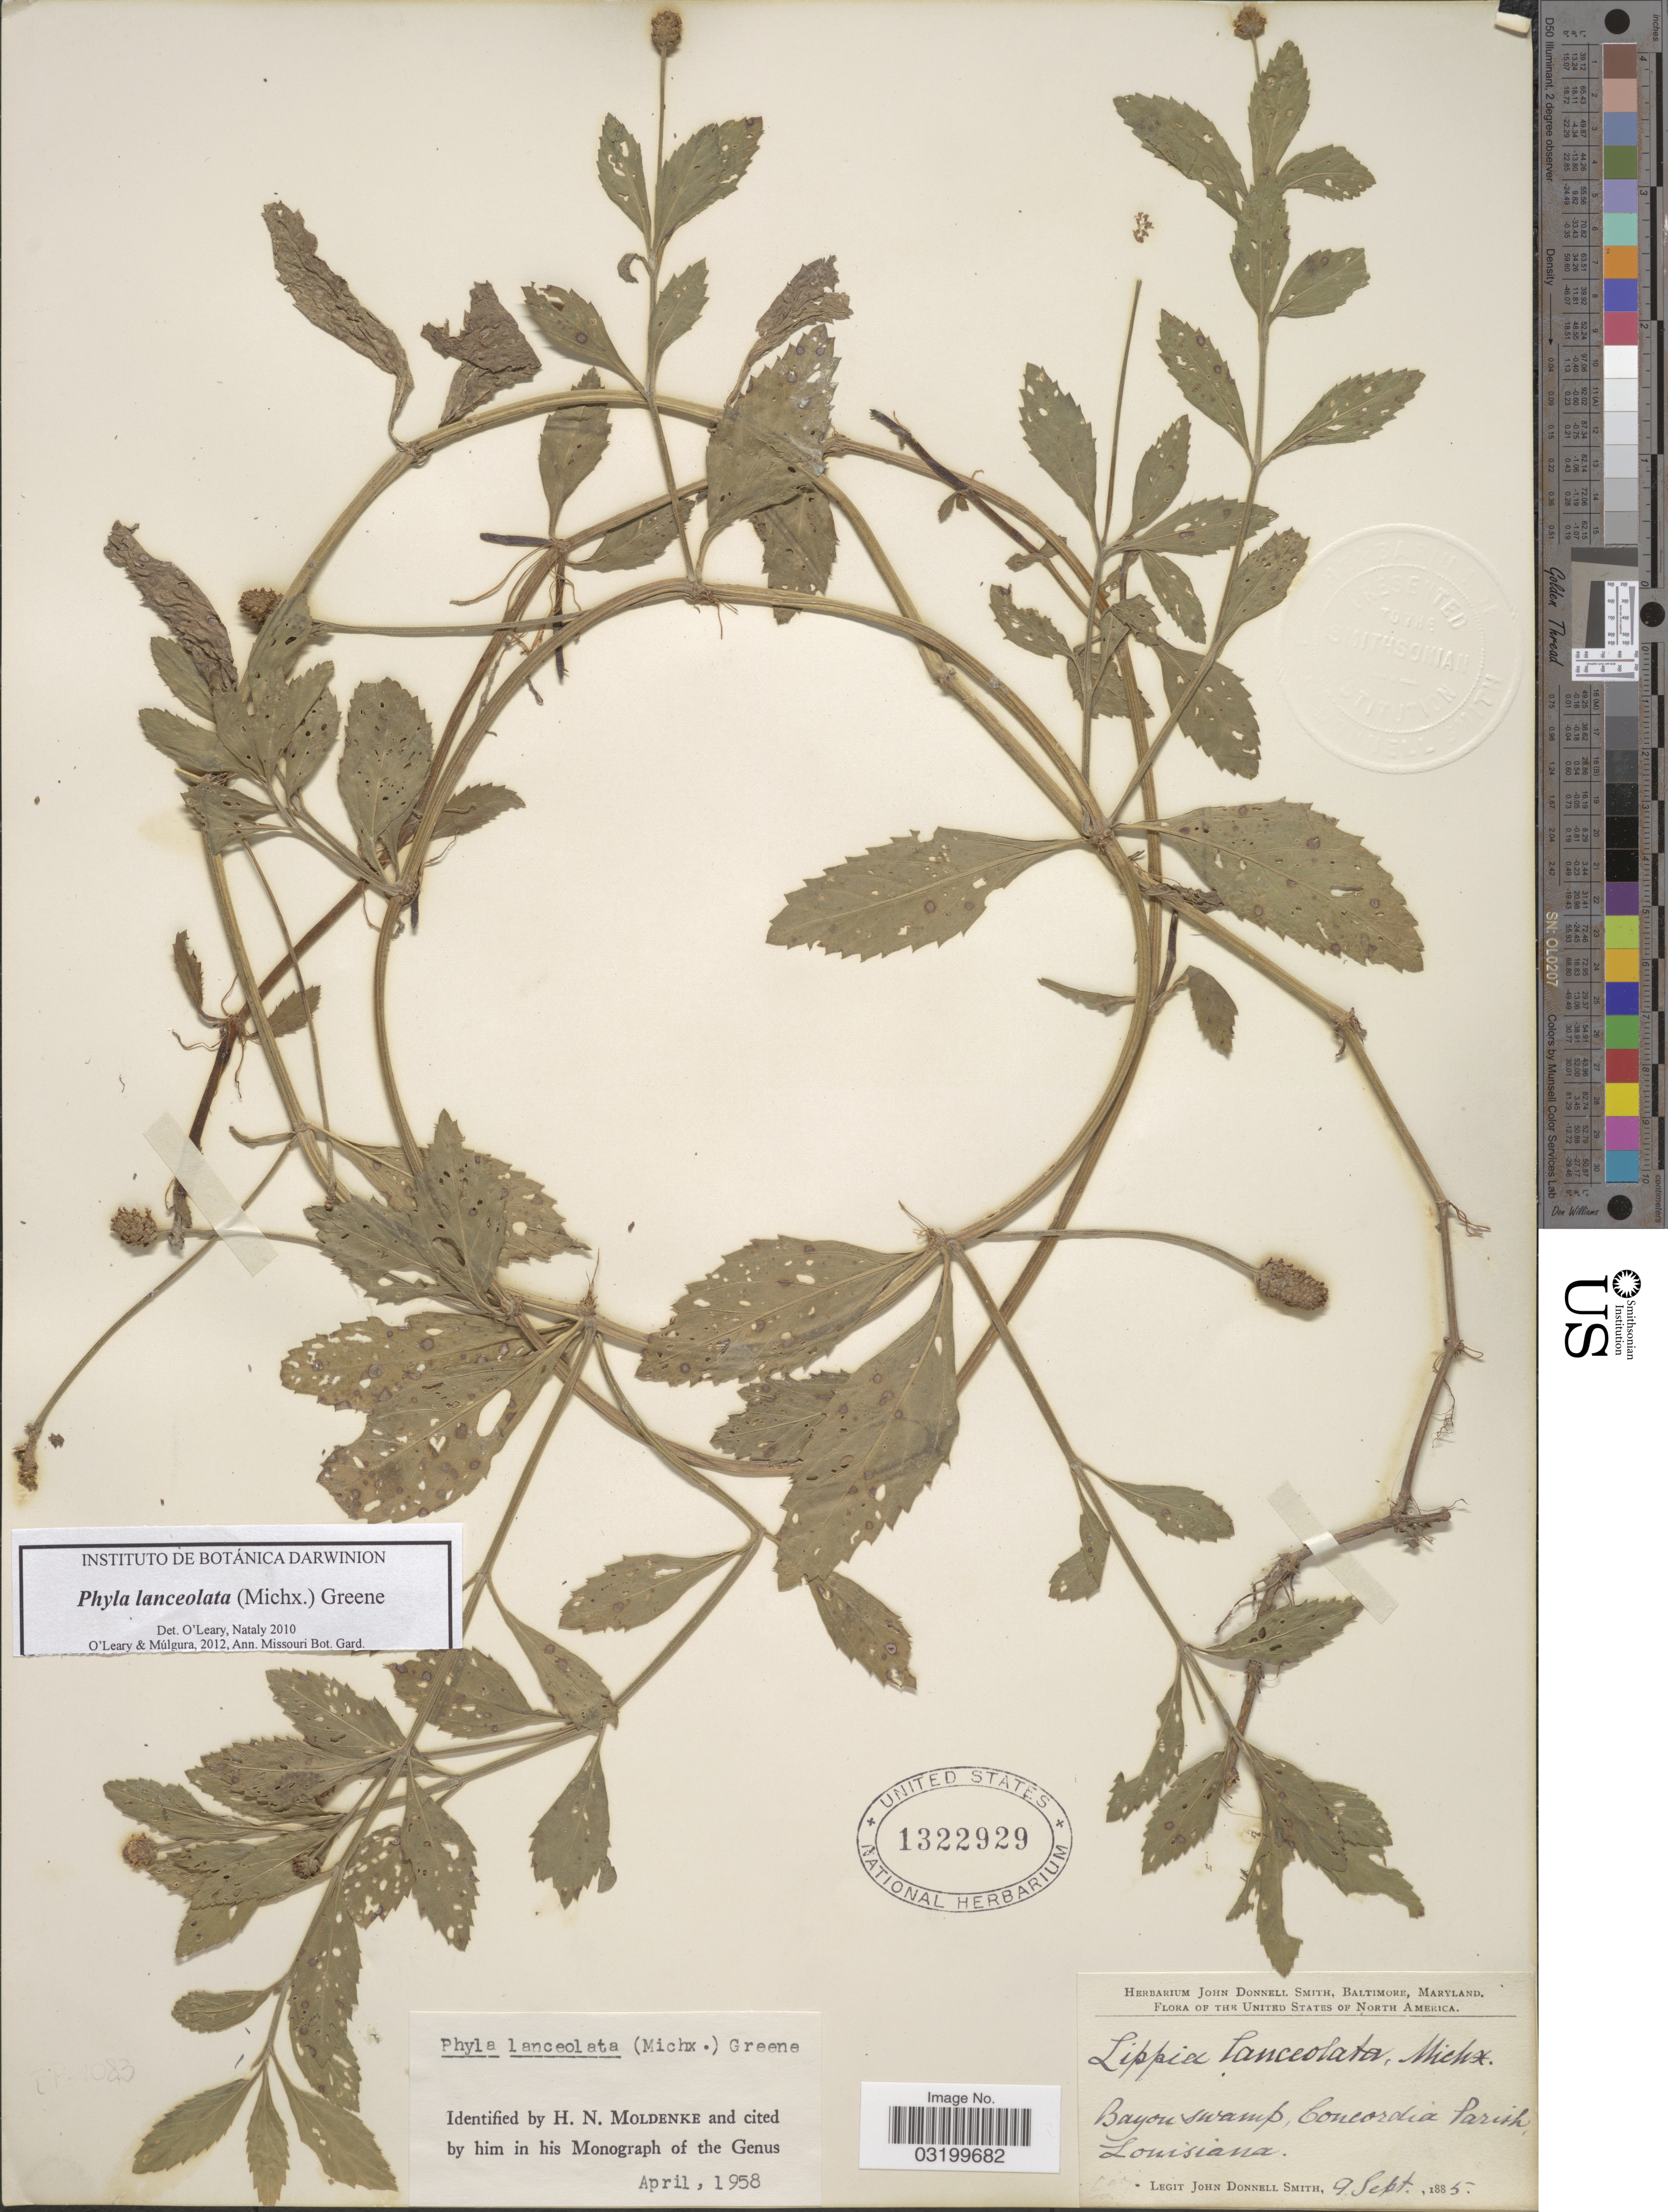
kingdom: Plantae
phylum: Tracheophyta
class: Magnoliopsida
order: Lamiales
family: Verbenaceae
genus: Phyla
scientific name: Phyla lanceolata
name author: (Michx.) Greene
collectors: J. Donnell Smith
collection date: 1885-09-09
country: United States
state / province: Louisiana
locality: Bayou swamp, Concordia Parish.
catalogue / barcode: US 1322929